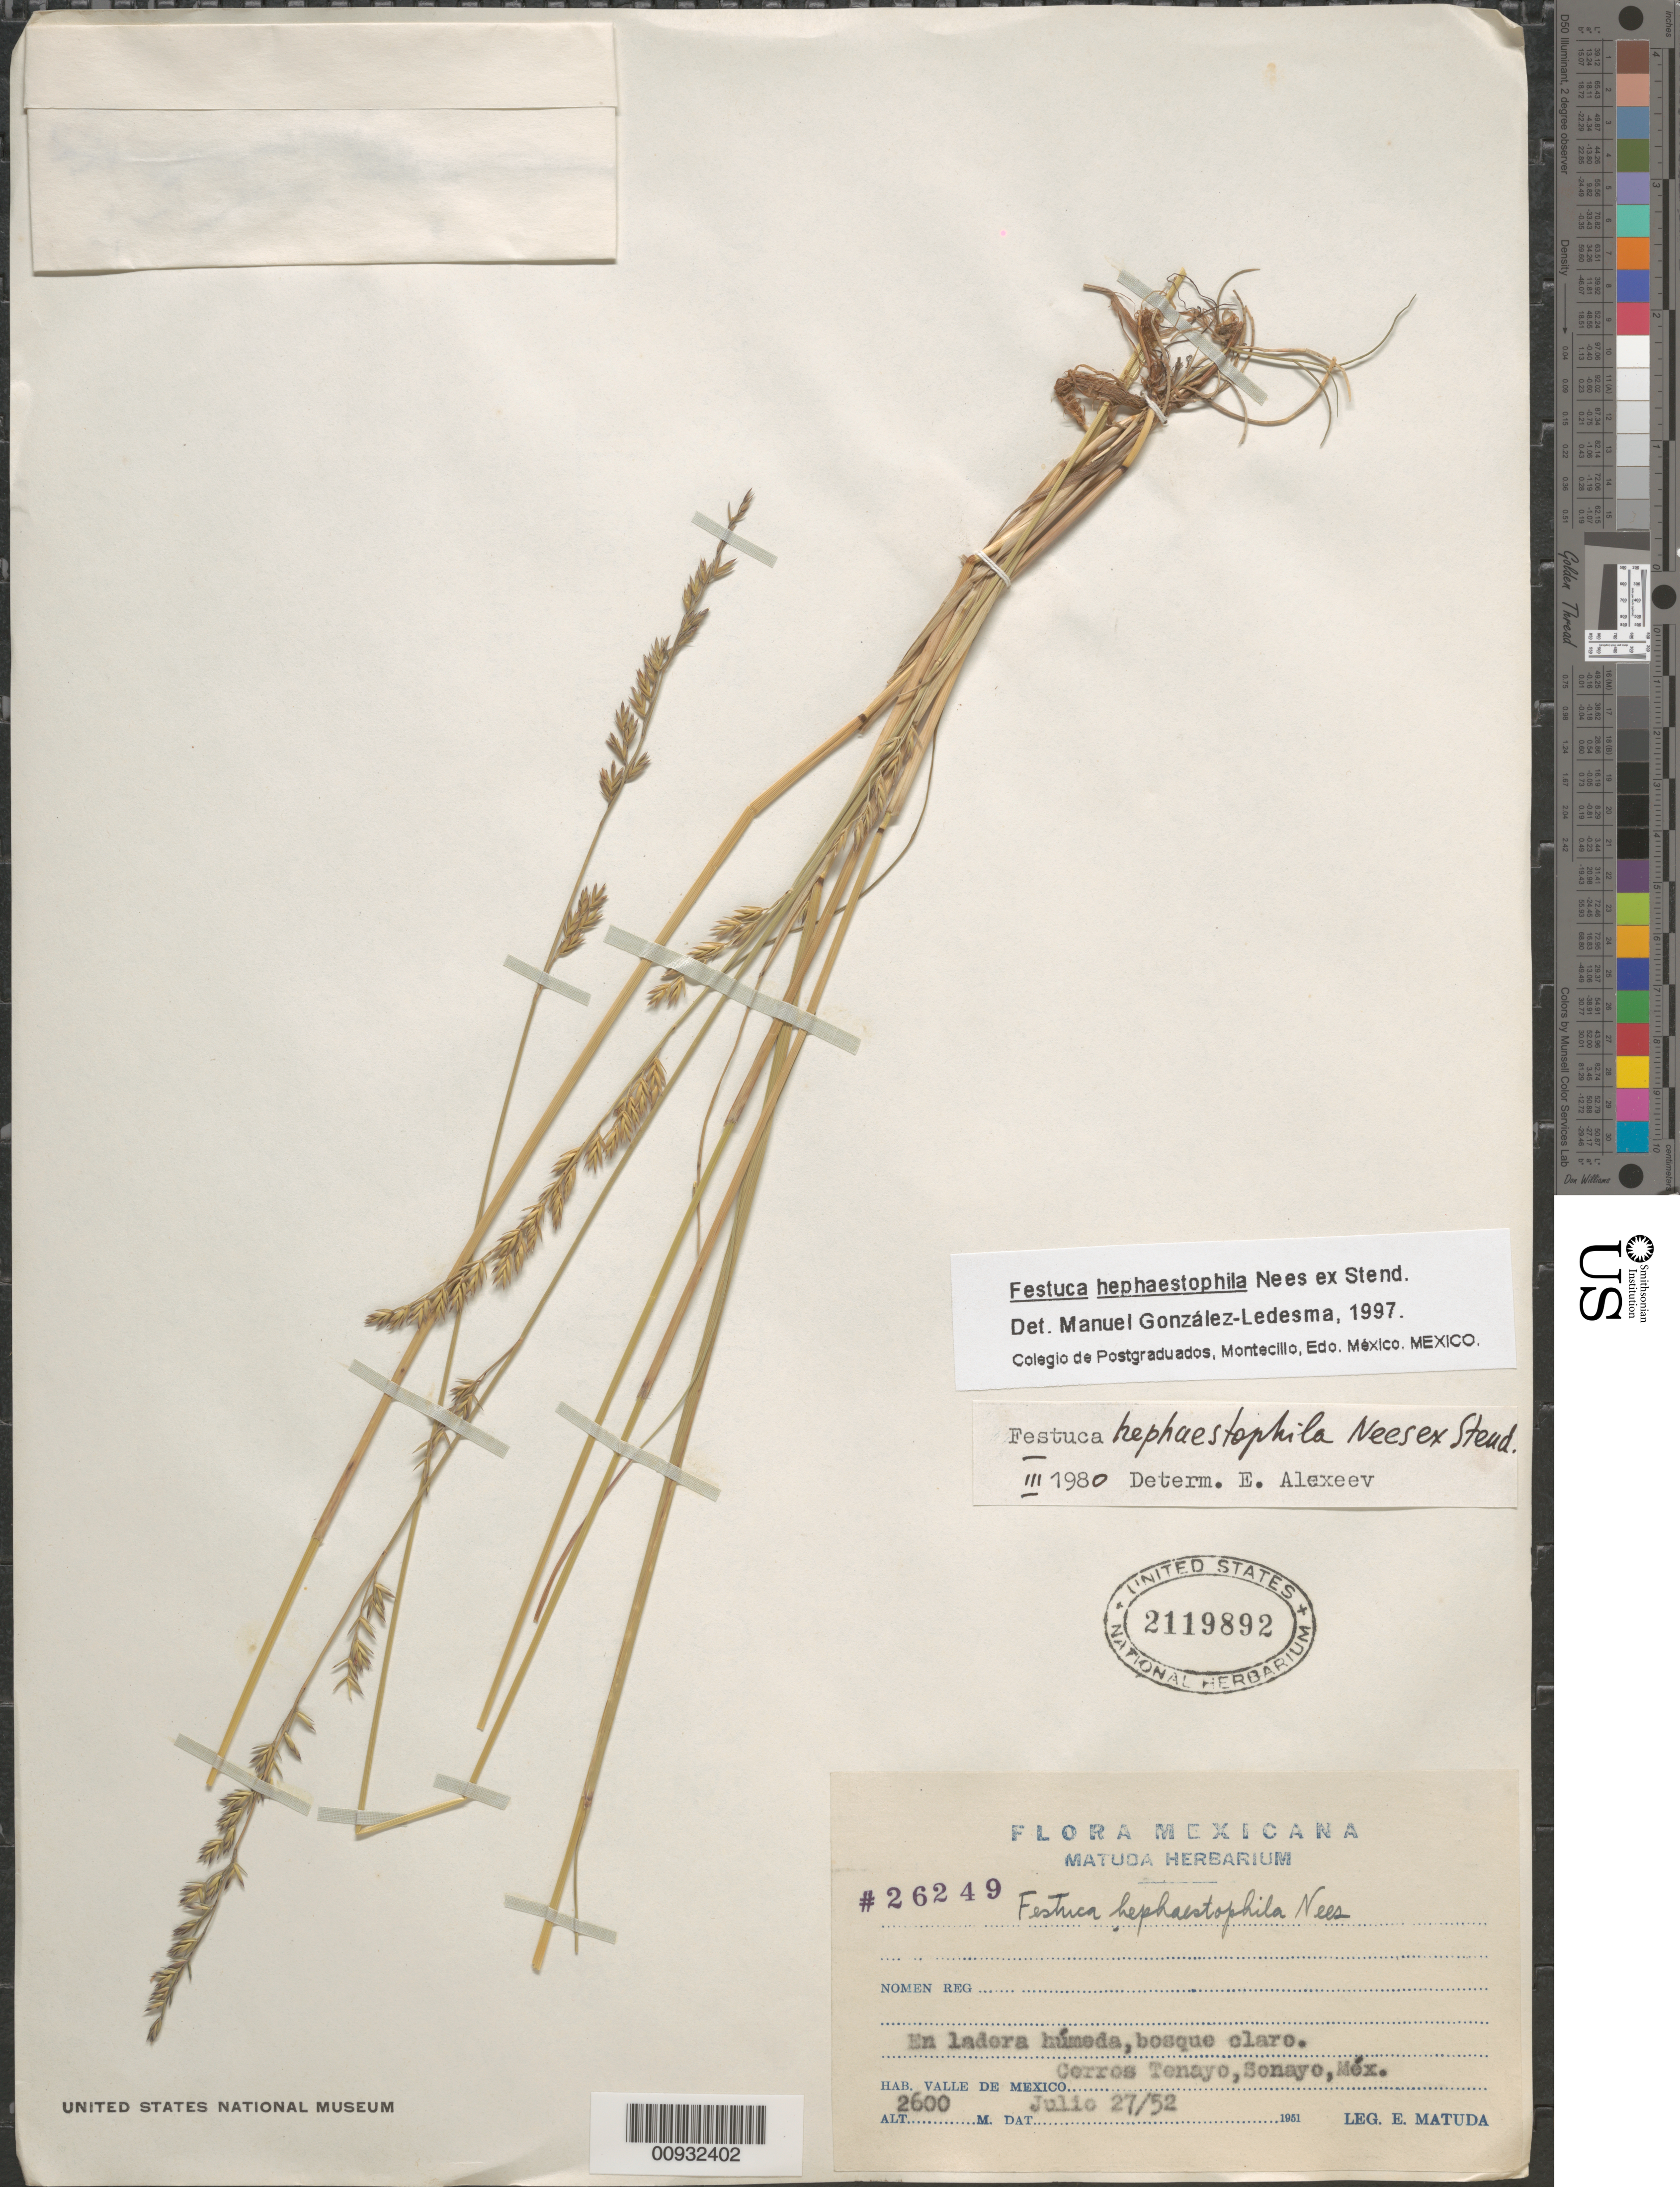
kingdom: Plantae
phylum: Tracheophyta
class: Liliopsida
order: Poales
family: Poaceae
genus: Festuca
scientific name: Festuca hephaestophila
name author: Nees ex Steud.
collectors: E. Matuda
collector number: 26249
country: Mexico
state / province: México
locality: Cerros Tenayo, Sonayo.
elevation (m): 2600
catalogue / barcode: US 2119892